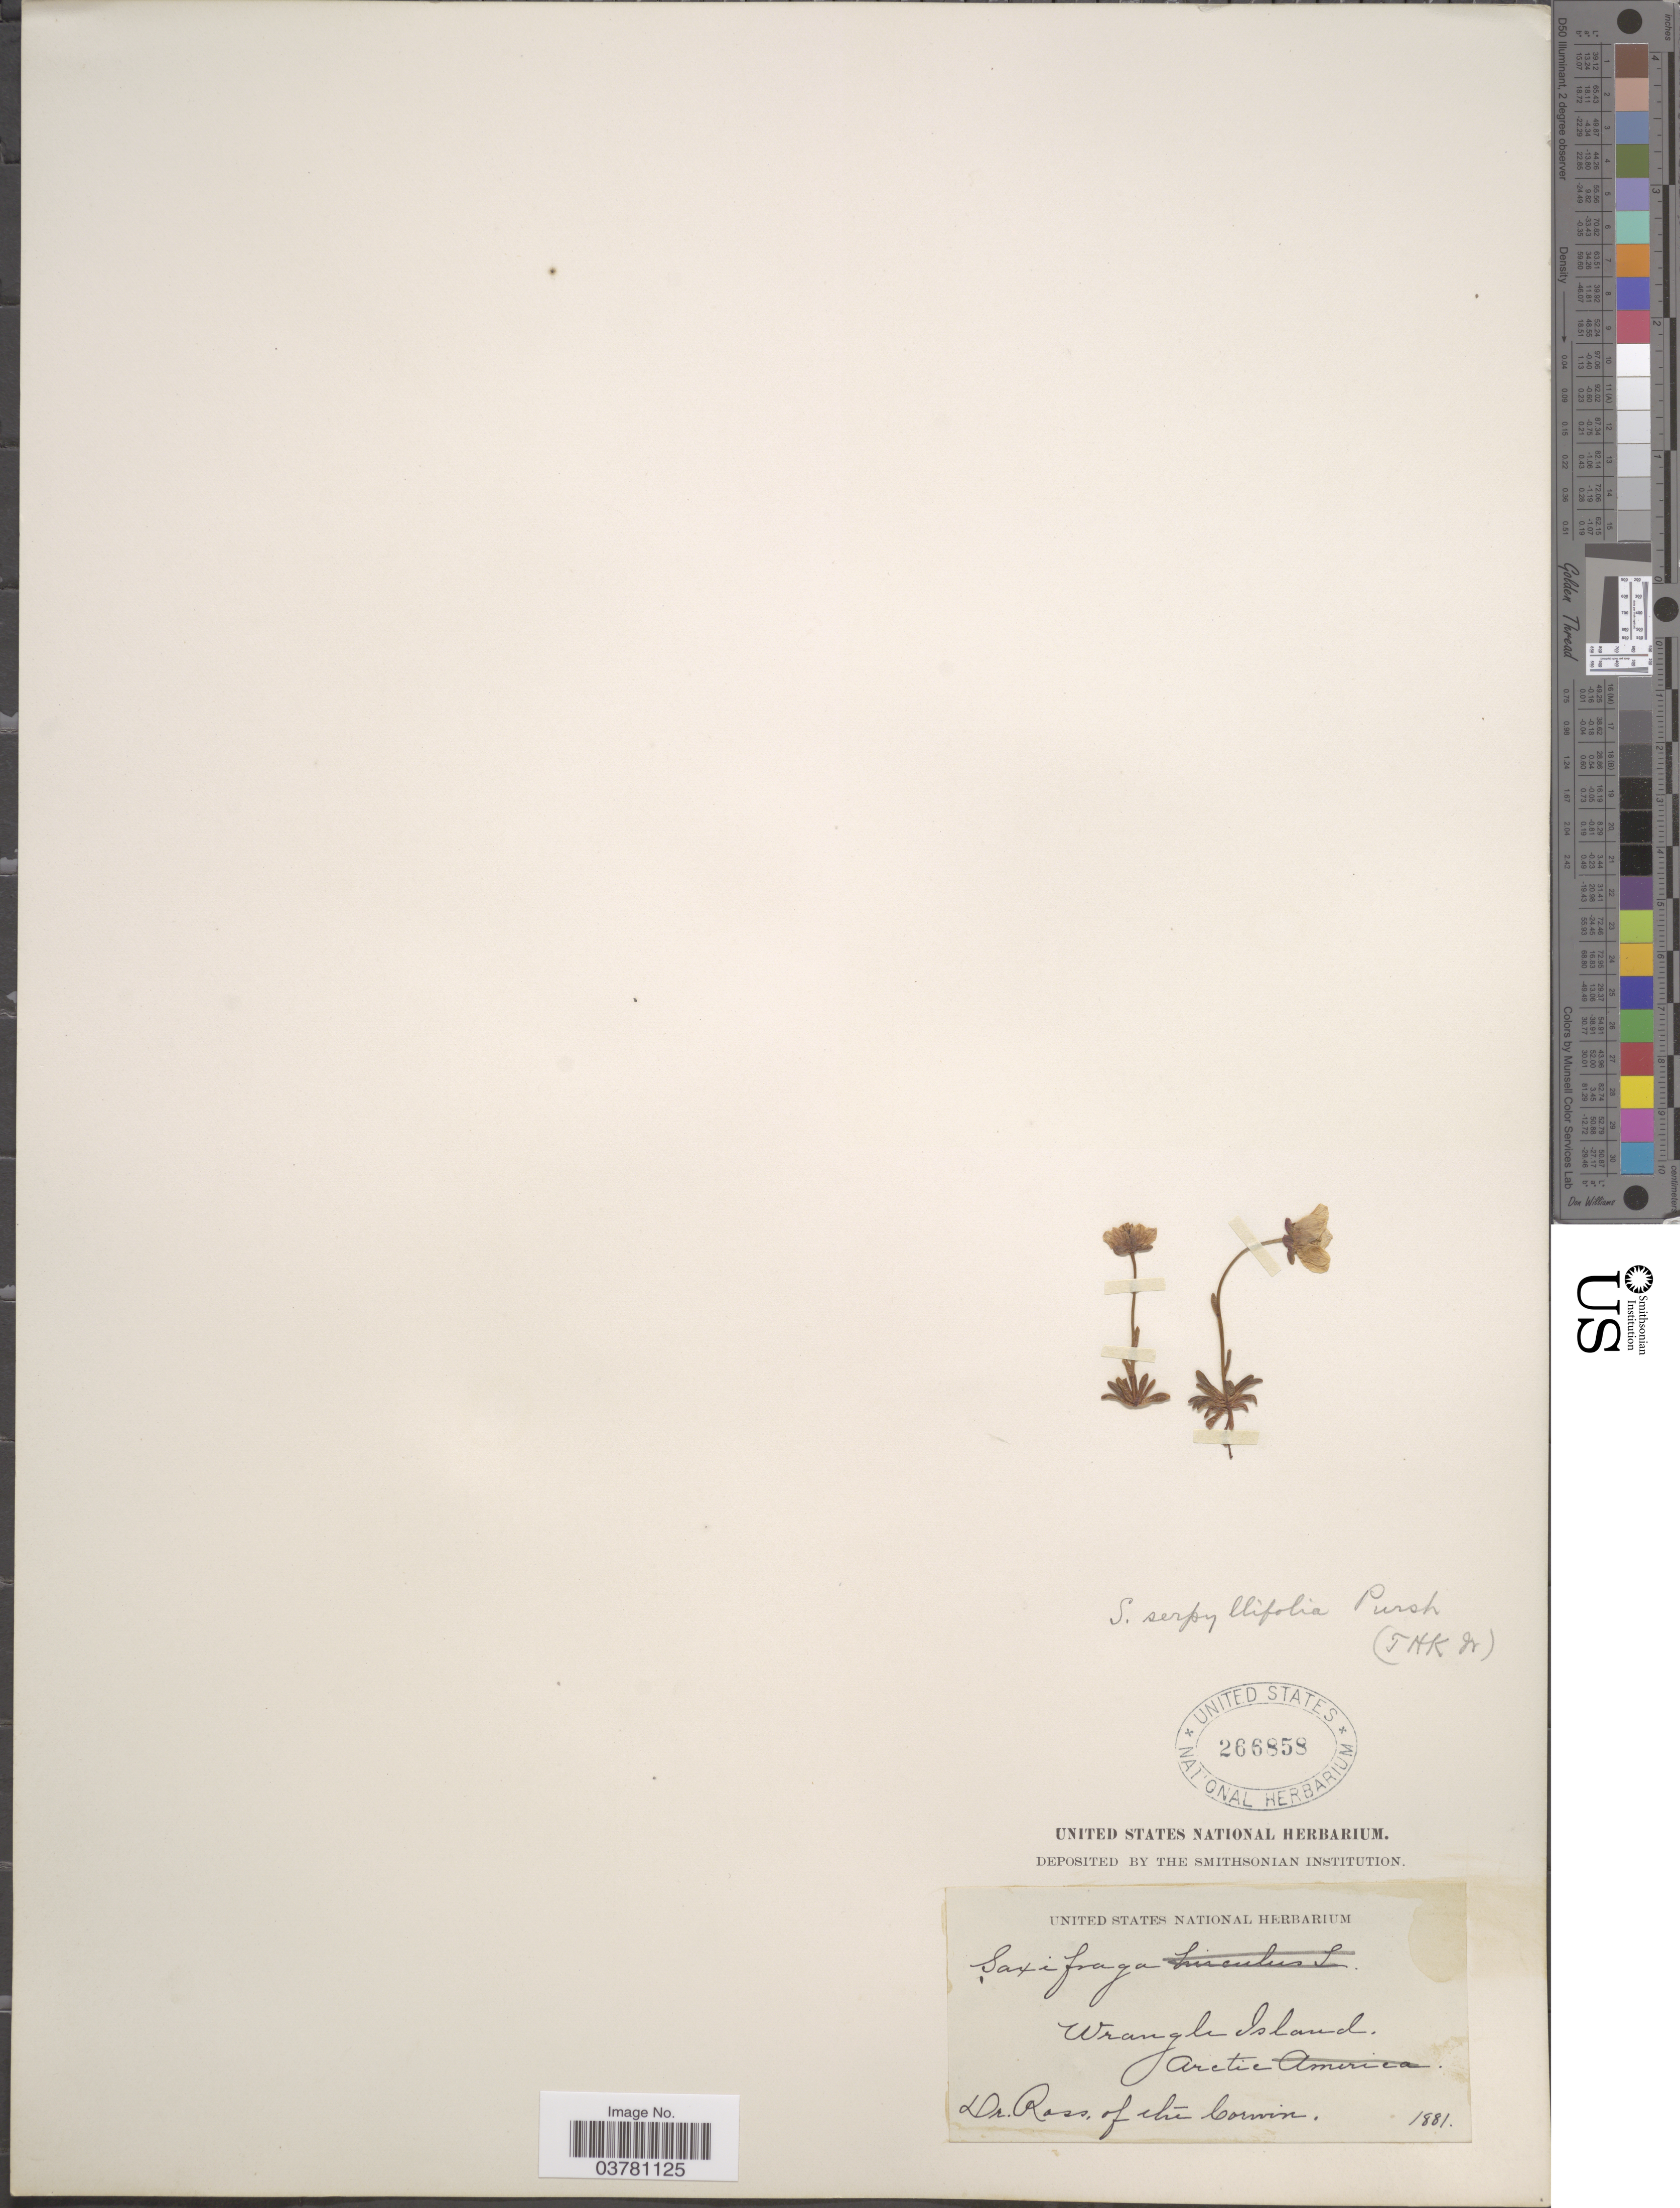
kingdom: Plantae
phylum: Tracheophyta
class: Magnoliopsida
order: Saxifragales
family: Saxifragaceae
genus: Saxifraga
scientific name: Saxifraga serpyllifolia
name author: Pursh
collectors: -. Ross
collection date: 1881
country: Russian Federation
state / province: Kamchatka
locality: Wrangle Island, Arctic.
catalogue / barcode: US 266858